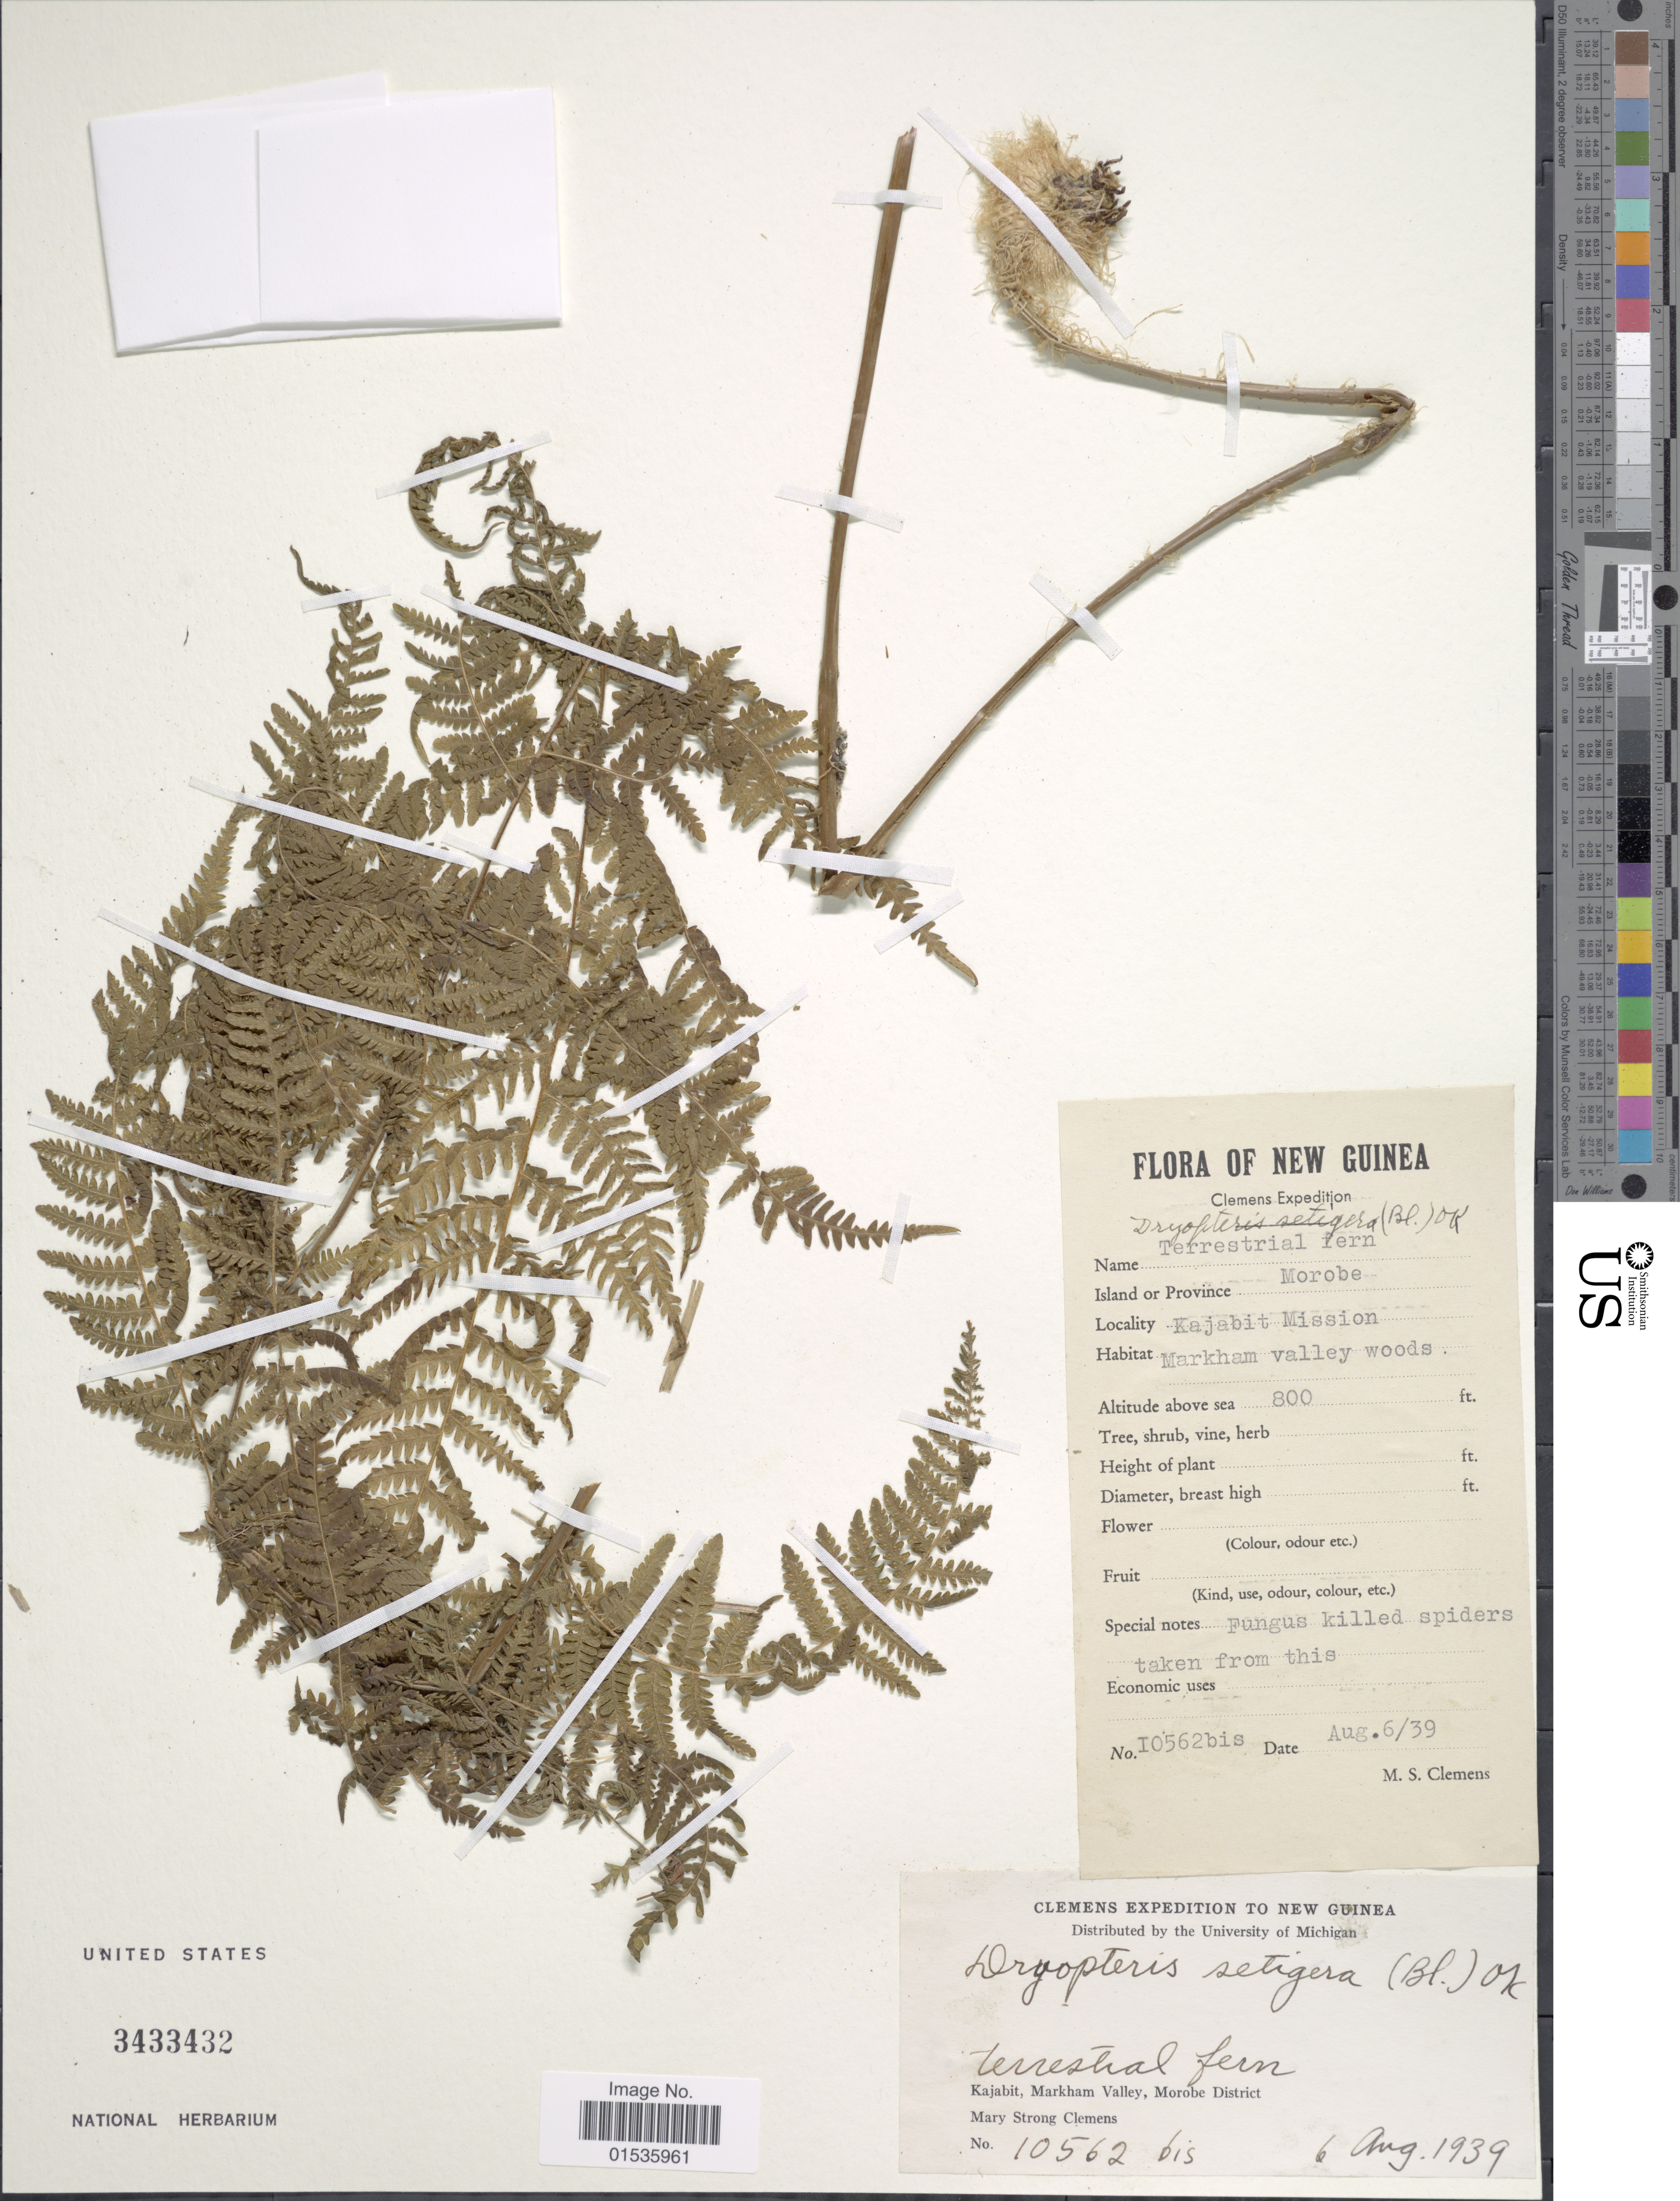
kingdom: Plantae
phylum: Tracheophyta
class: Polypodiopsida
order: Polypodiales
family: Thelypteridaceae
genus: Macrothelypteris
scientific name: Macrothelypteris setigera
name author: (Gaudich.) Ching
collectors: M. S. Clemens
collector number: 10562bis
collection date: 1939-08-06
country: Papua New Guinea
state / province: Morobe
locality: Island or Province, Kajabit Mission, Markhem valley woods, Morobe District. New Guinea.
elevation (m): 244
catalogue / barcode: US 3433432